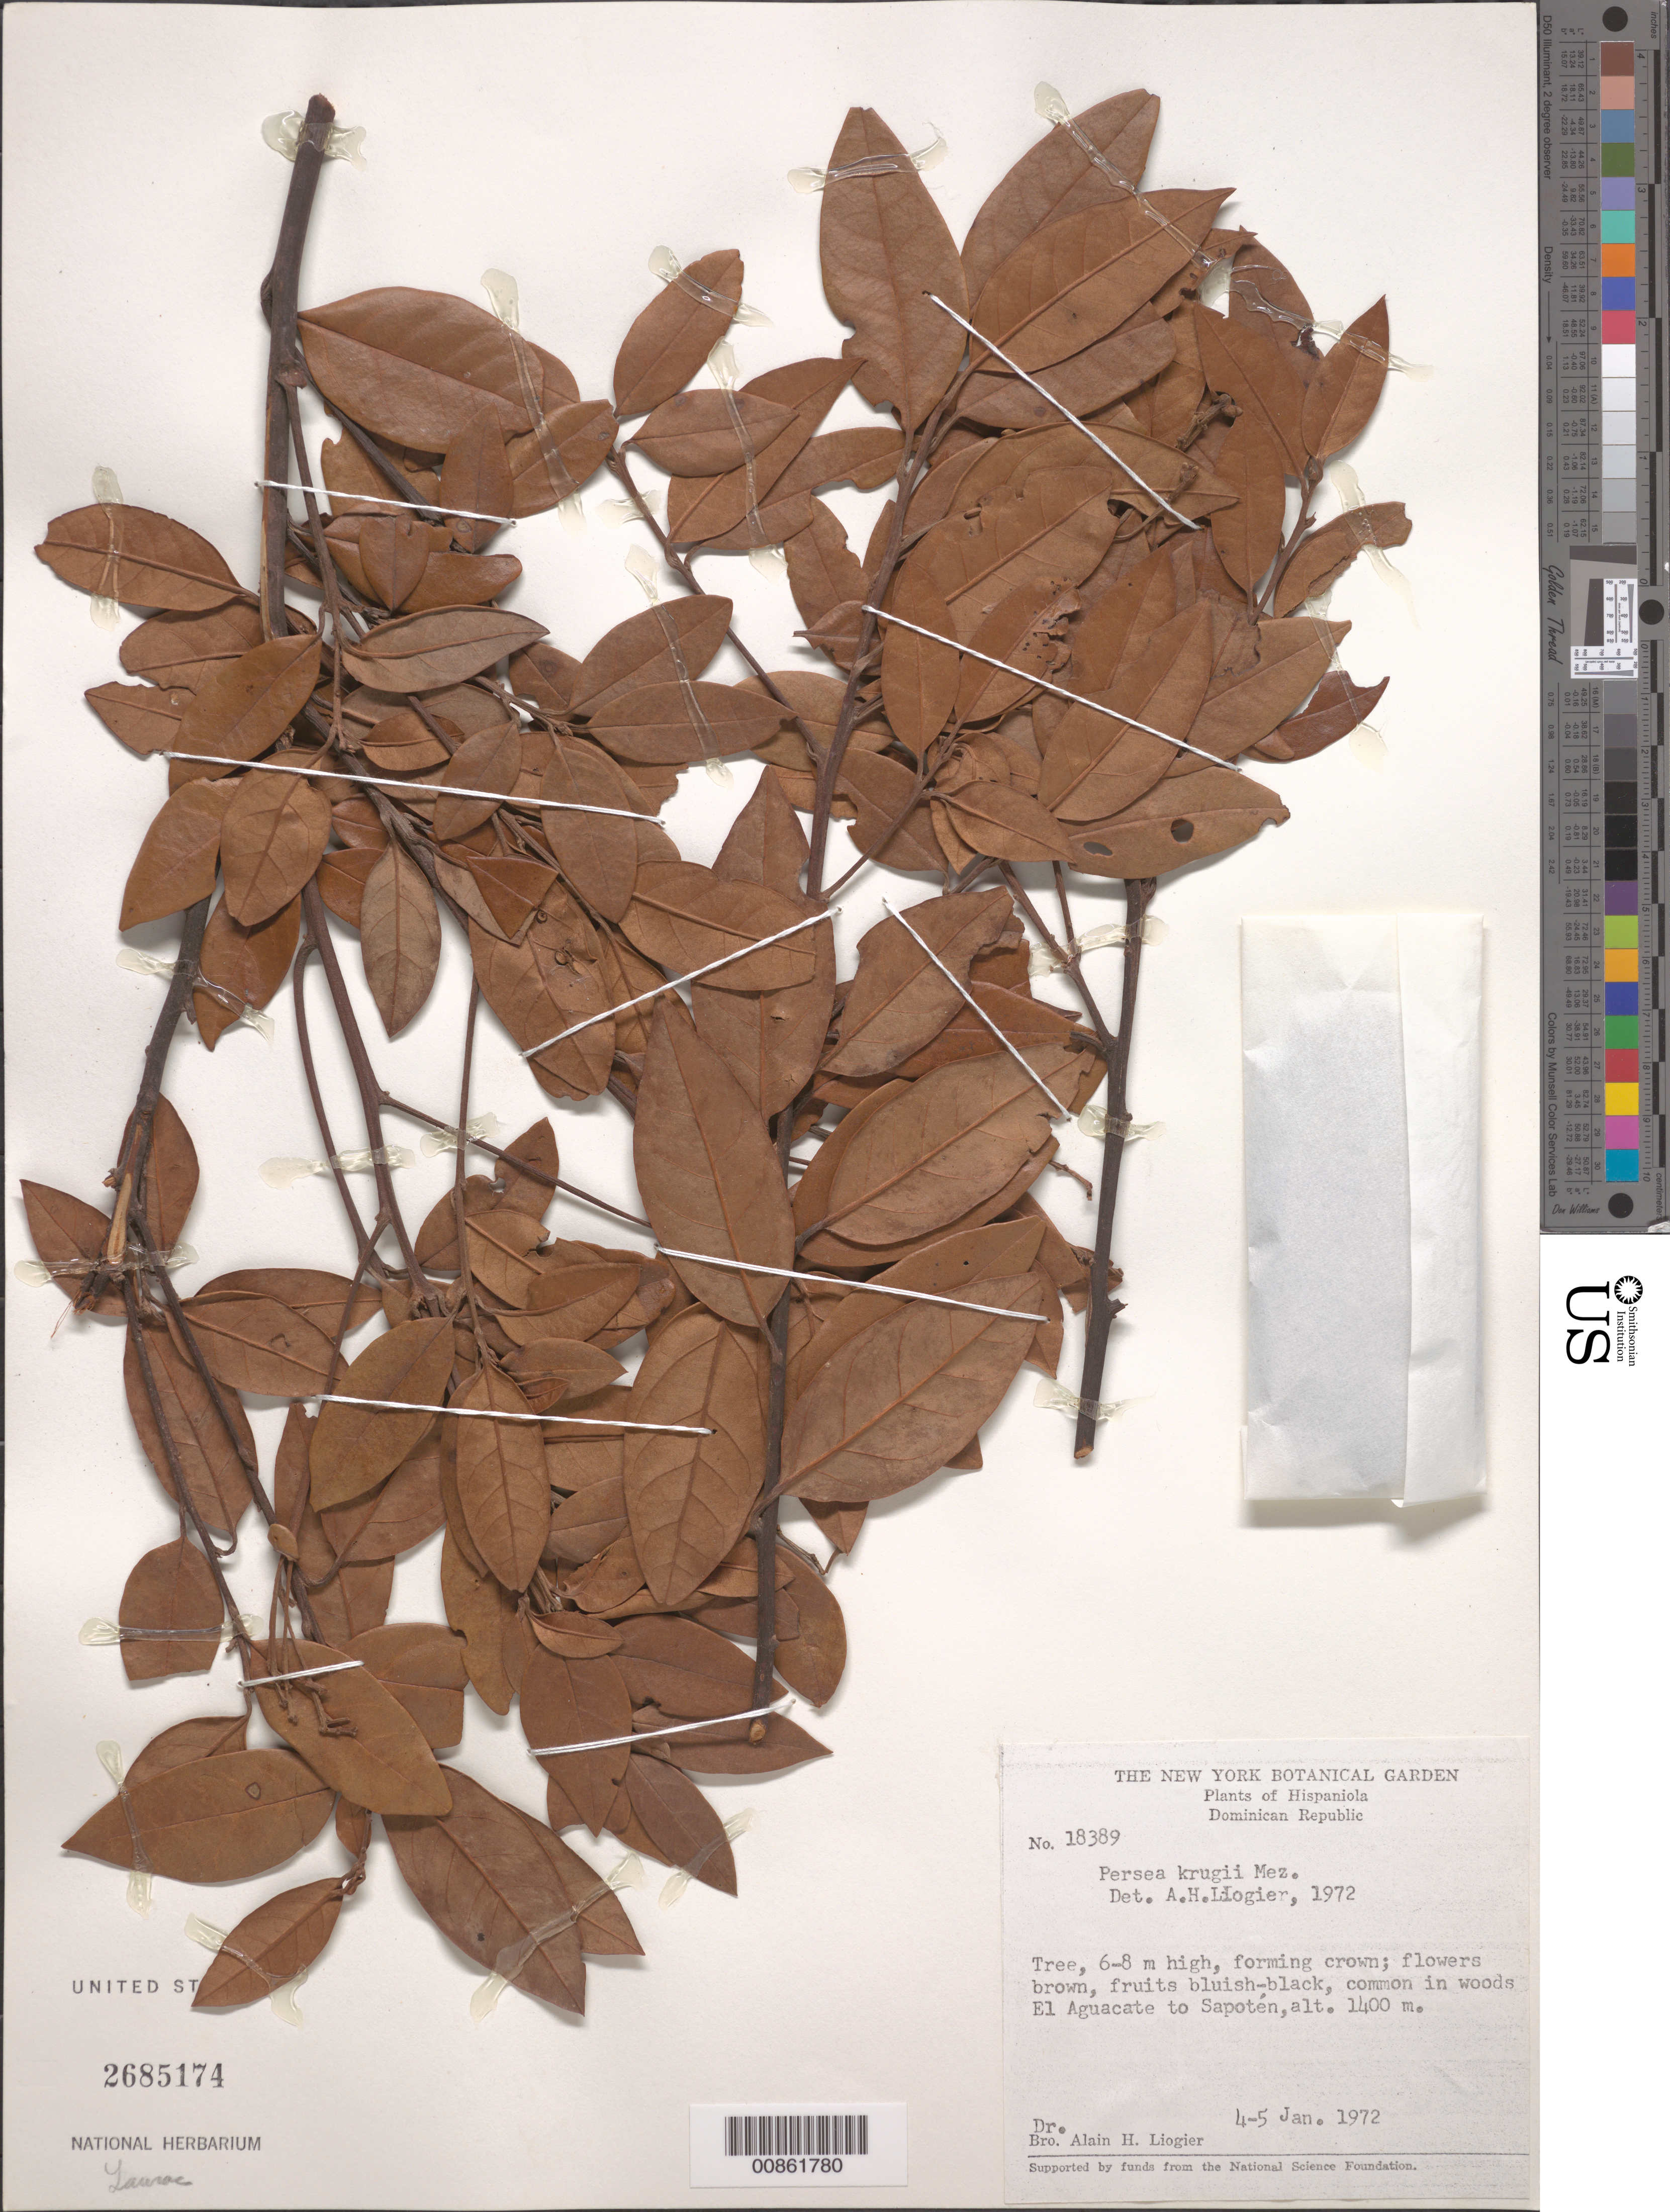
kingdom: Plantae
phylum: Tracheophyta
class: Magnoliopsida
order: Laurales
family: Lauraceae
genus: Persea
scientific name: Persea krugii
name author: Mez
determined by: Liogier, Alain H.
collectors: A. H. Liogier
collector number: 18389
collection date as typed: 04 Jan 1972 to 05 Jan 1972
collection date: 1972-01-04/1972-01-05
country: Dominican Republic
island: Hispaniola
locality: El Aguacate to Sapotén.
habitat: Common in woods.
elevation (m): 1400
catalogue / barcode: US 2685174